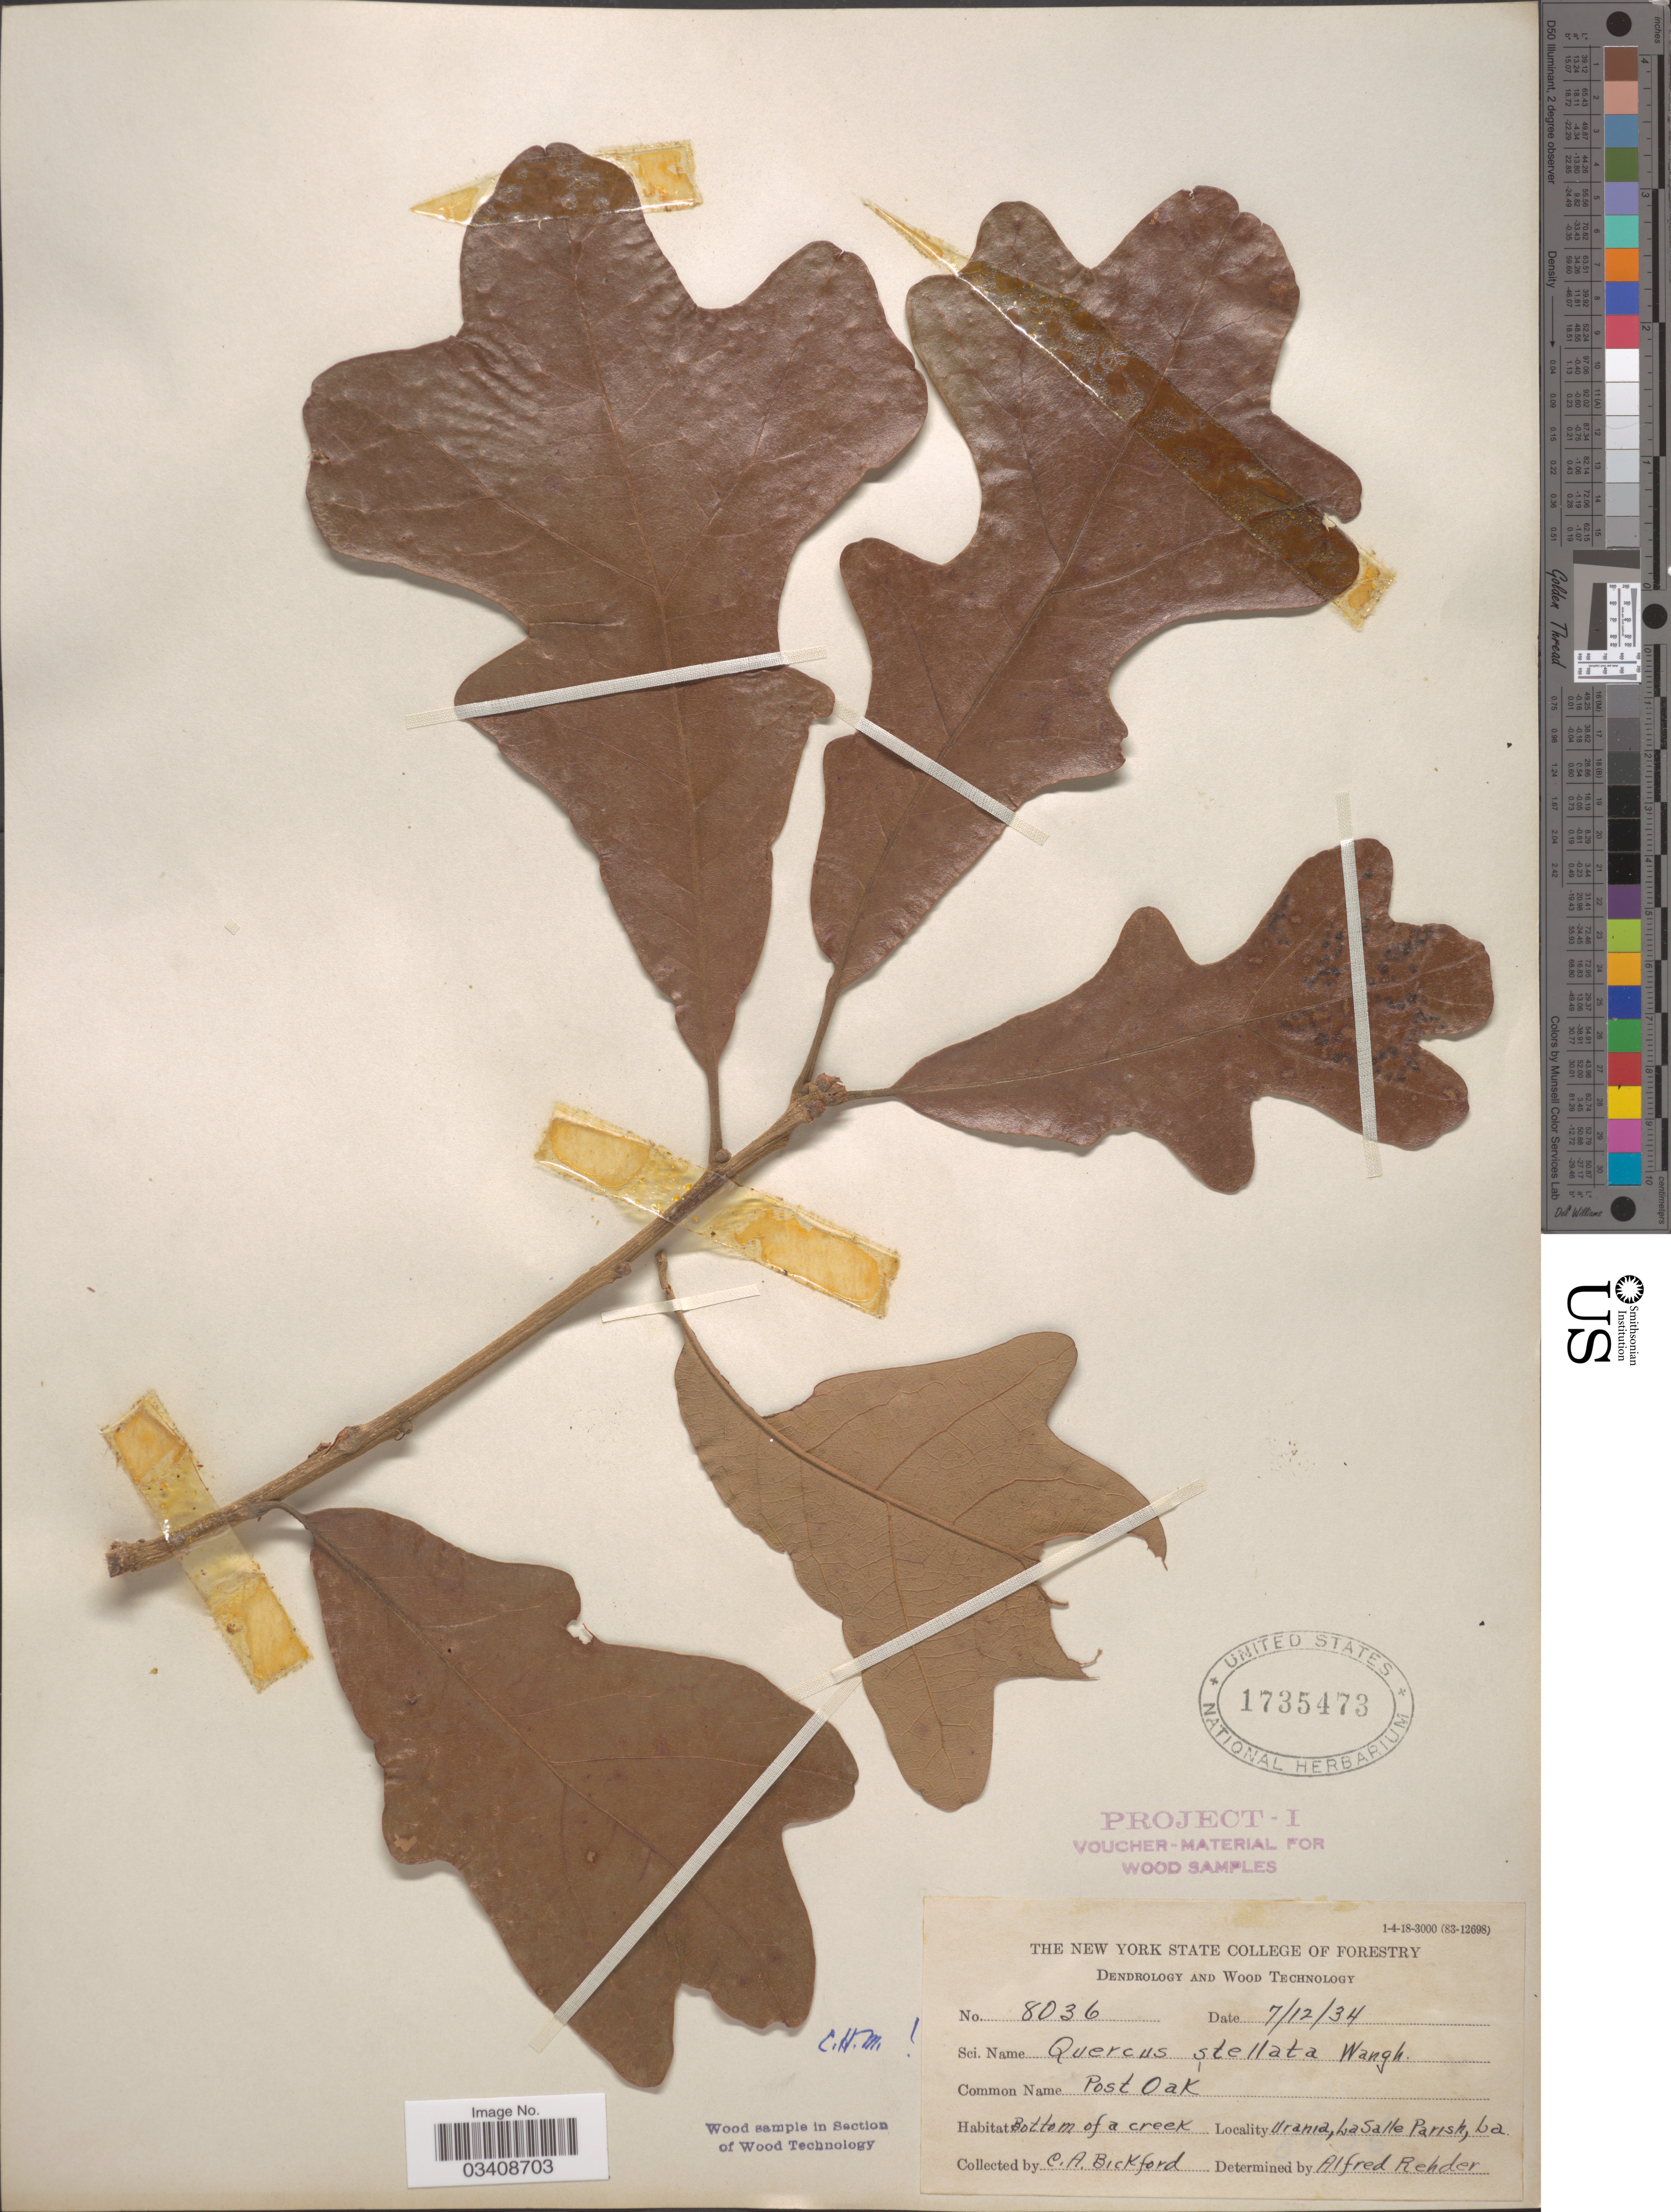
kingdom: Plantae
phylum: Tracheophyta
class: Magnoliopsida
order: Fagales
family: Fagaceae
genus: Quercus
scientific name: Quercus stellata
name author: Wangenh.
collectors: C. Bickford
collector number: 8036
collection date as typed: Transcribed d/m/y: 12/7/34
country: United States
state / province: Louisiana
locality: Urania, La Salle Parish.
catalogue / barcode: US 1735473